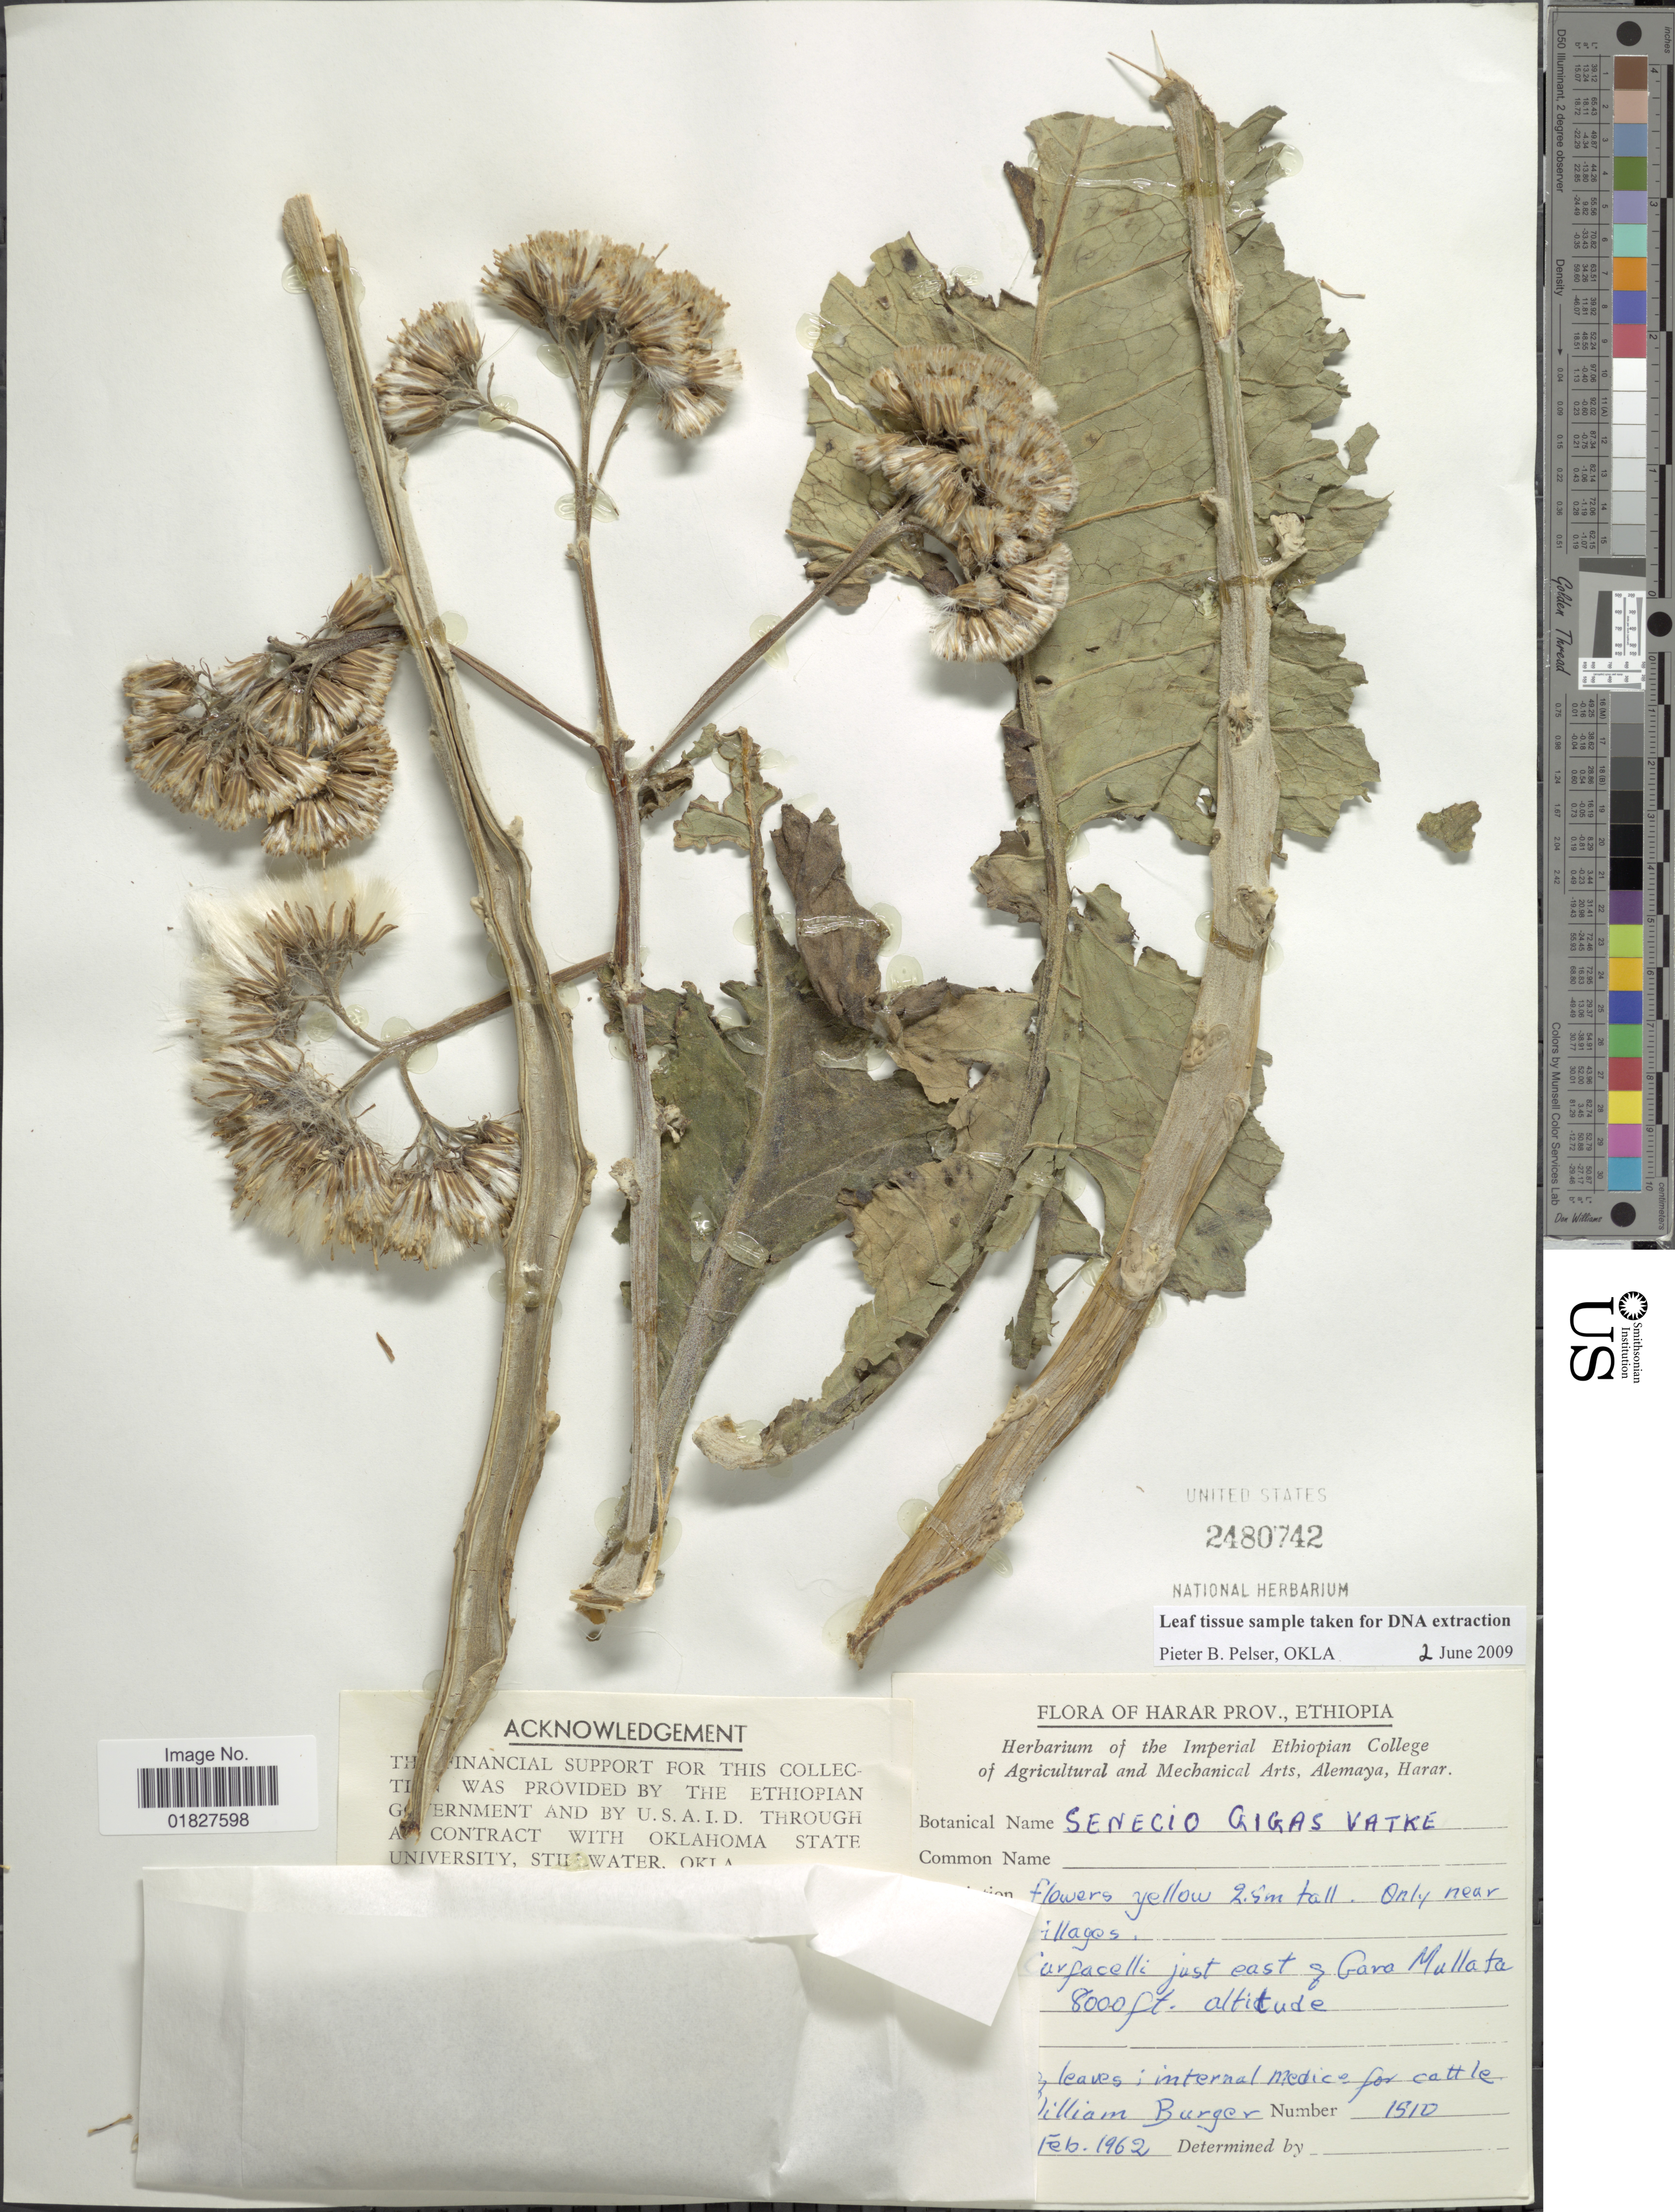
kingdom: Plantae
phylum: Tracheophyta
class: Magnoliopsida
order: Asterales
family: Asteraceae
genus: Solanecio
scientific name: Solanecio angulatus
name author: (Vahl) C. Jeffrey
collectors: W. Burger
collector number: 1510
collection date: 1962-02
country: Ethiopia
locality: Harar Prov., Curfacelli just east of Gara Mullata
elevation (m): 2438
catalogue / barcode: US 2480742